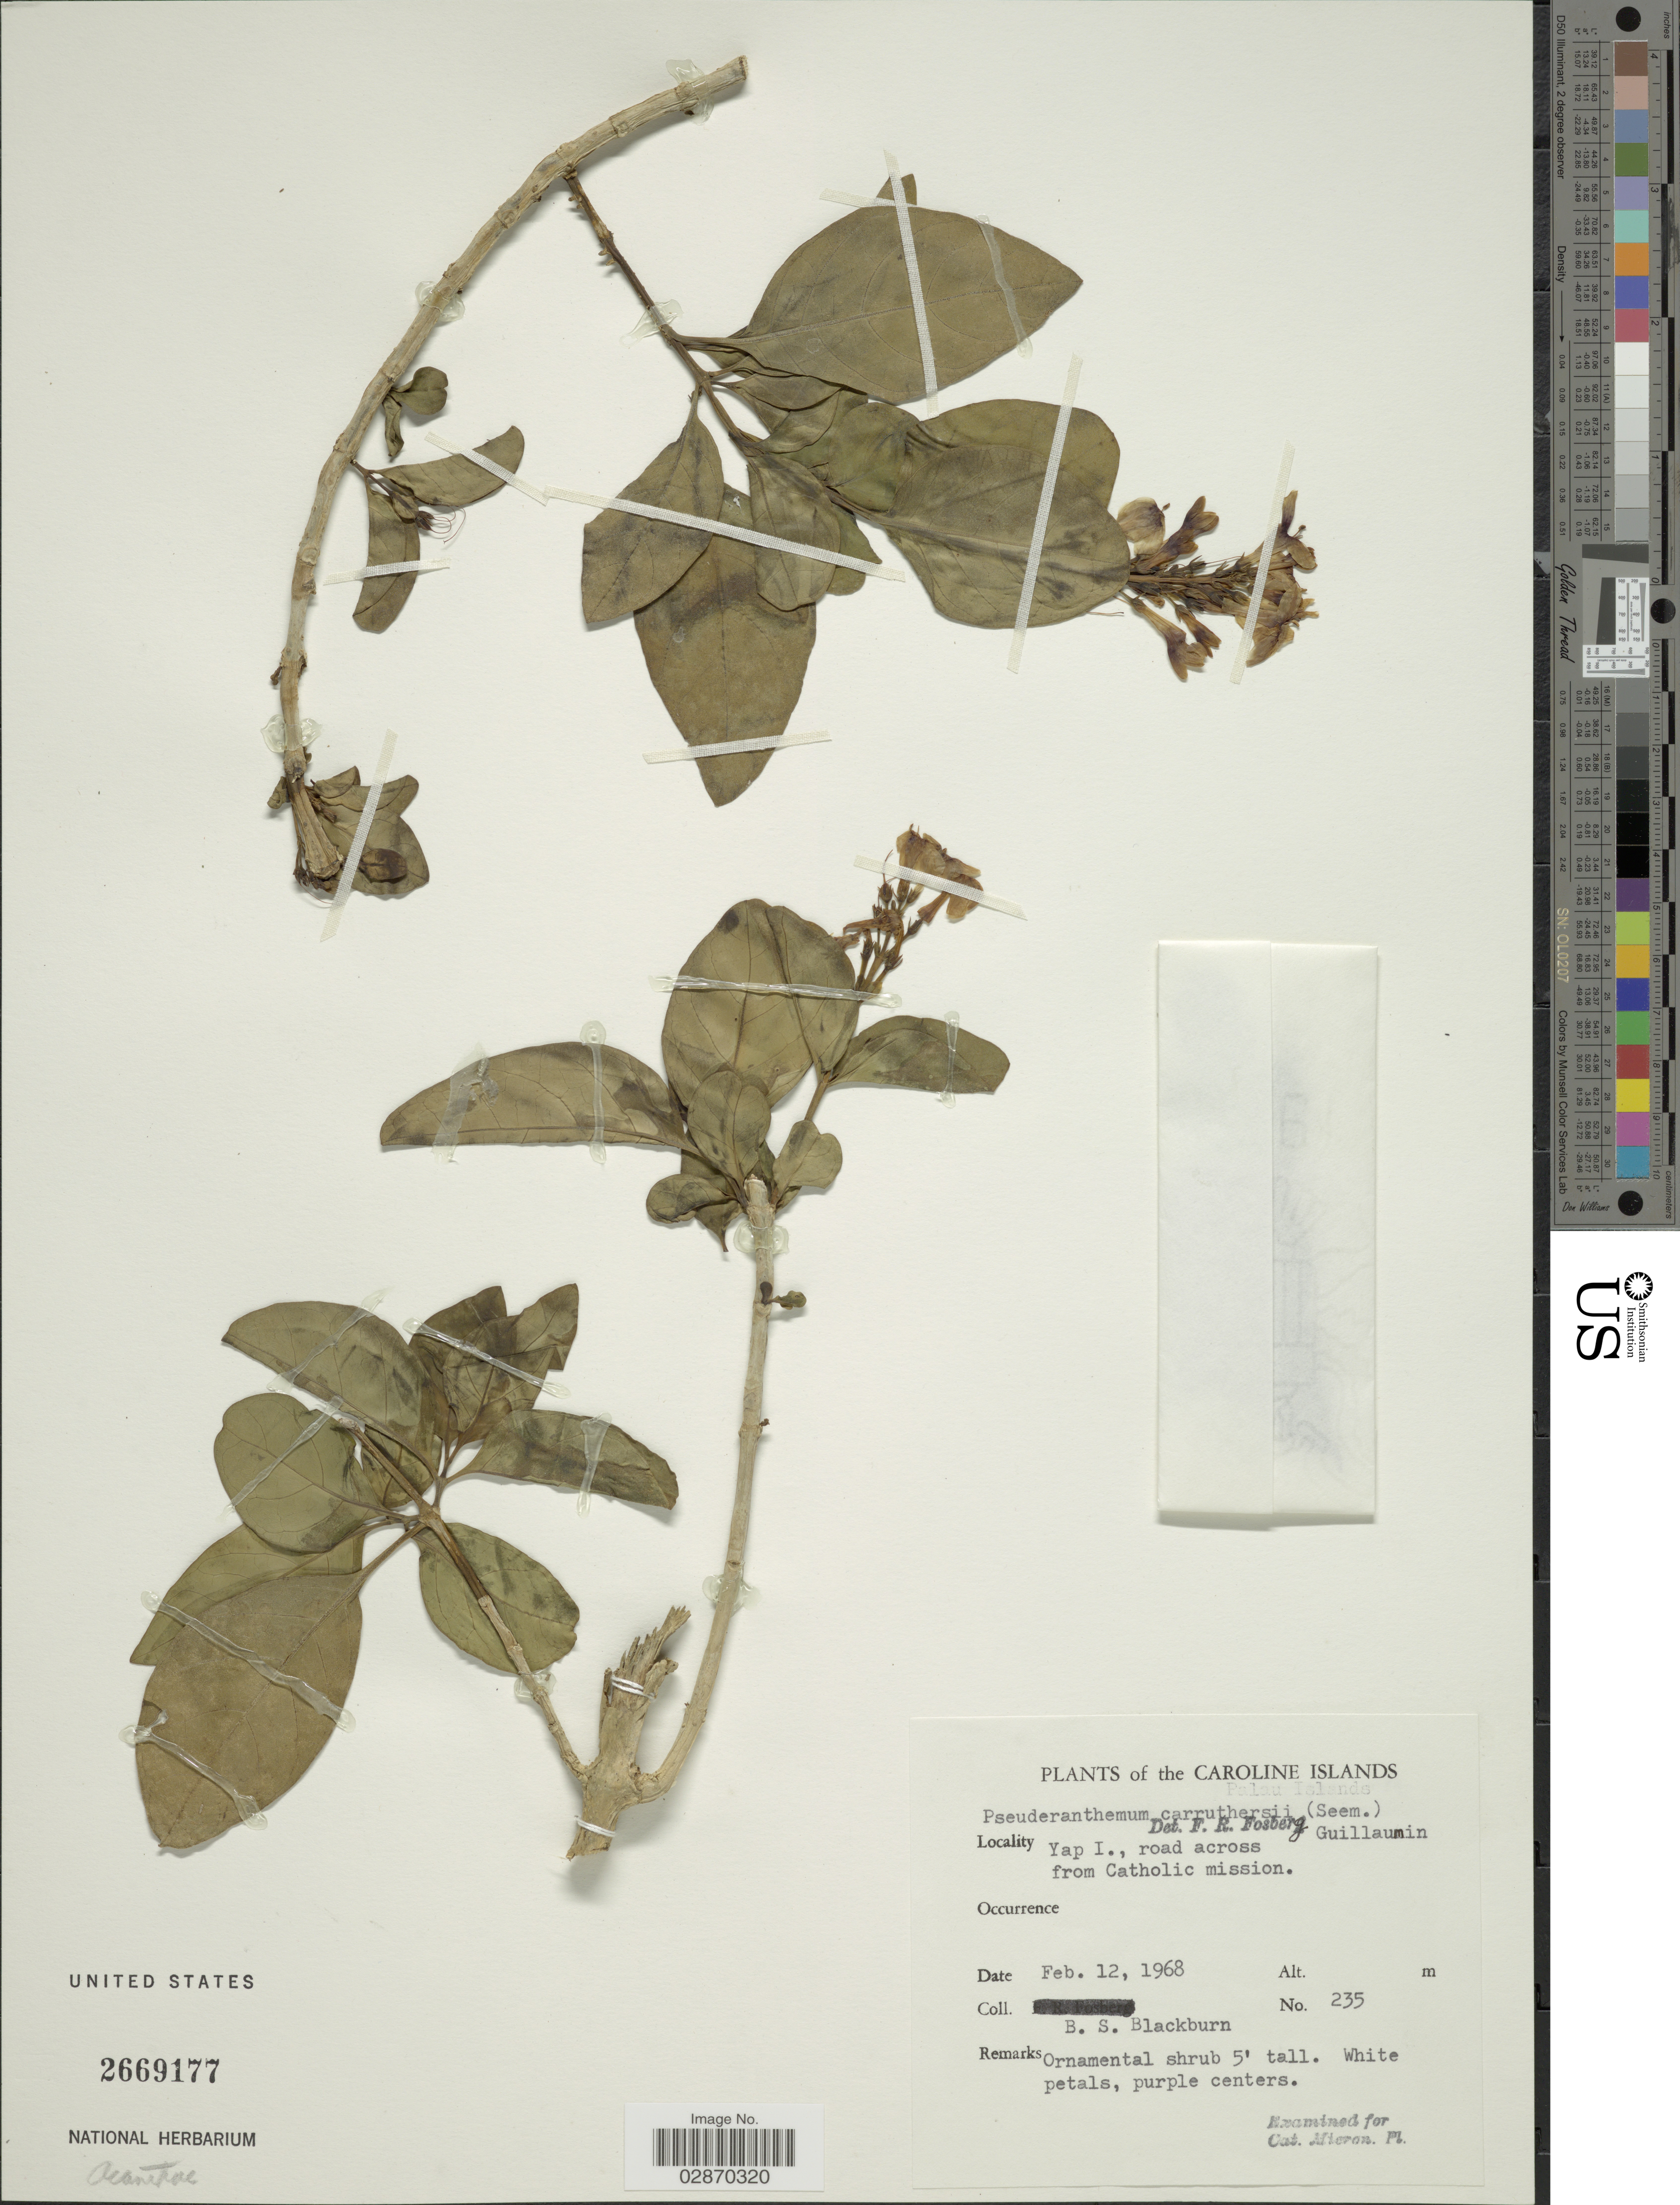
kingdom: Plantae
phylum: Tracheophyta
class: Magnoliopsida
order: Lamiales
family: Acanthaceae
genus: Pseuderanthemum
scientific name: Pseuderanthemum carruthersii var. carruthersii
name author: (Seem.) Guillaumin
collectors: B. S. Blackburn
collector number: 235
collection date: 1968-02-12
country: Micronesia, Federated States of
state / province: Yap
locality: Yap I., road across from Catholic mission.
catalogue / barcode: US 2669177